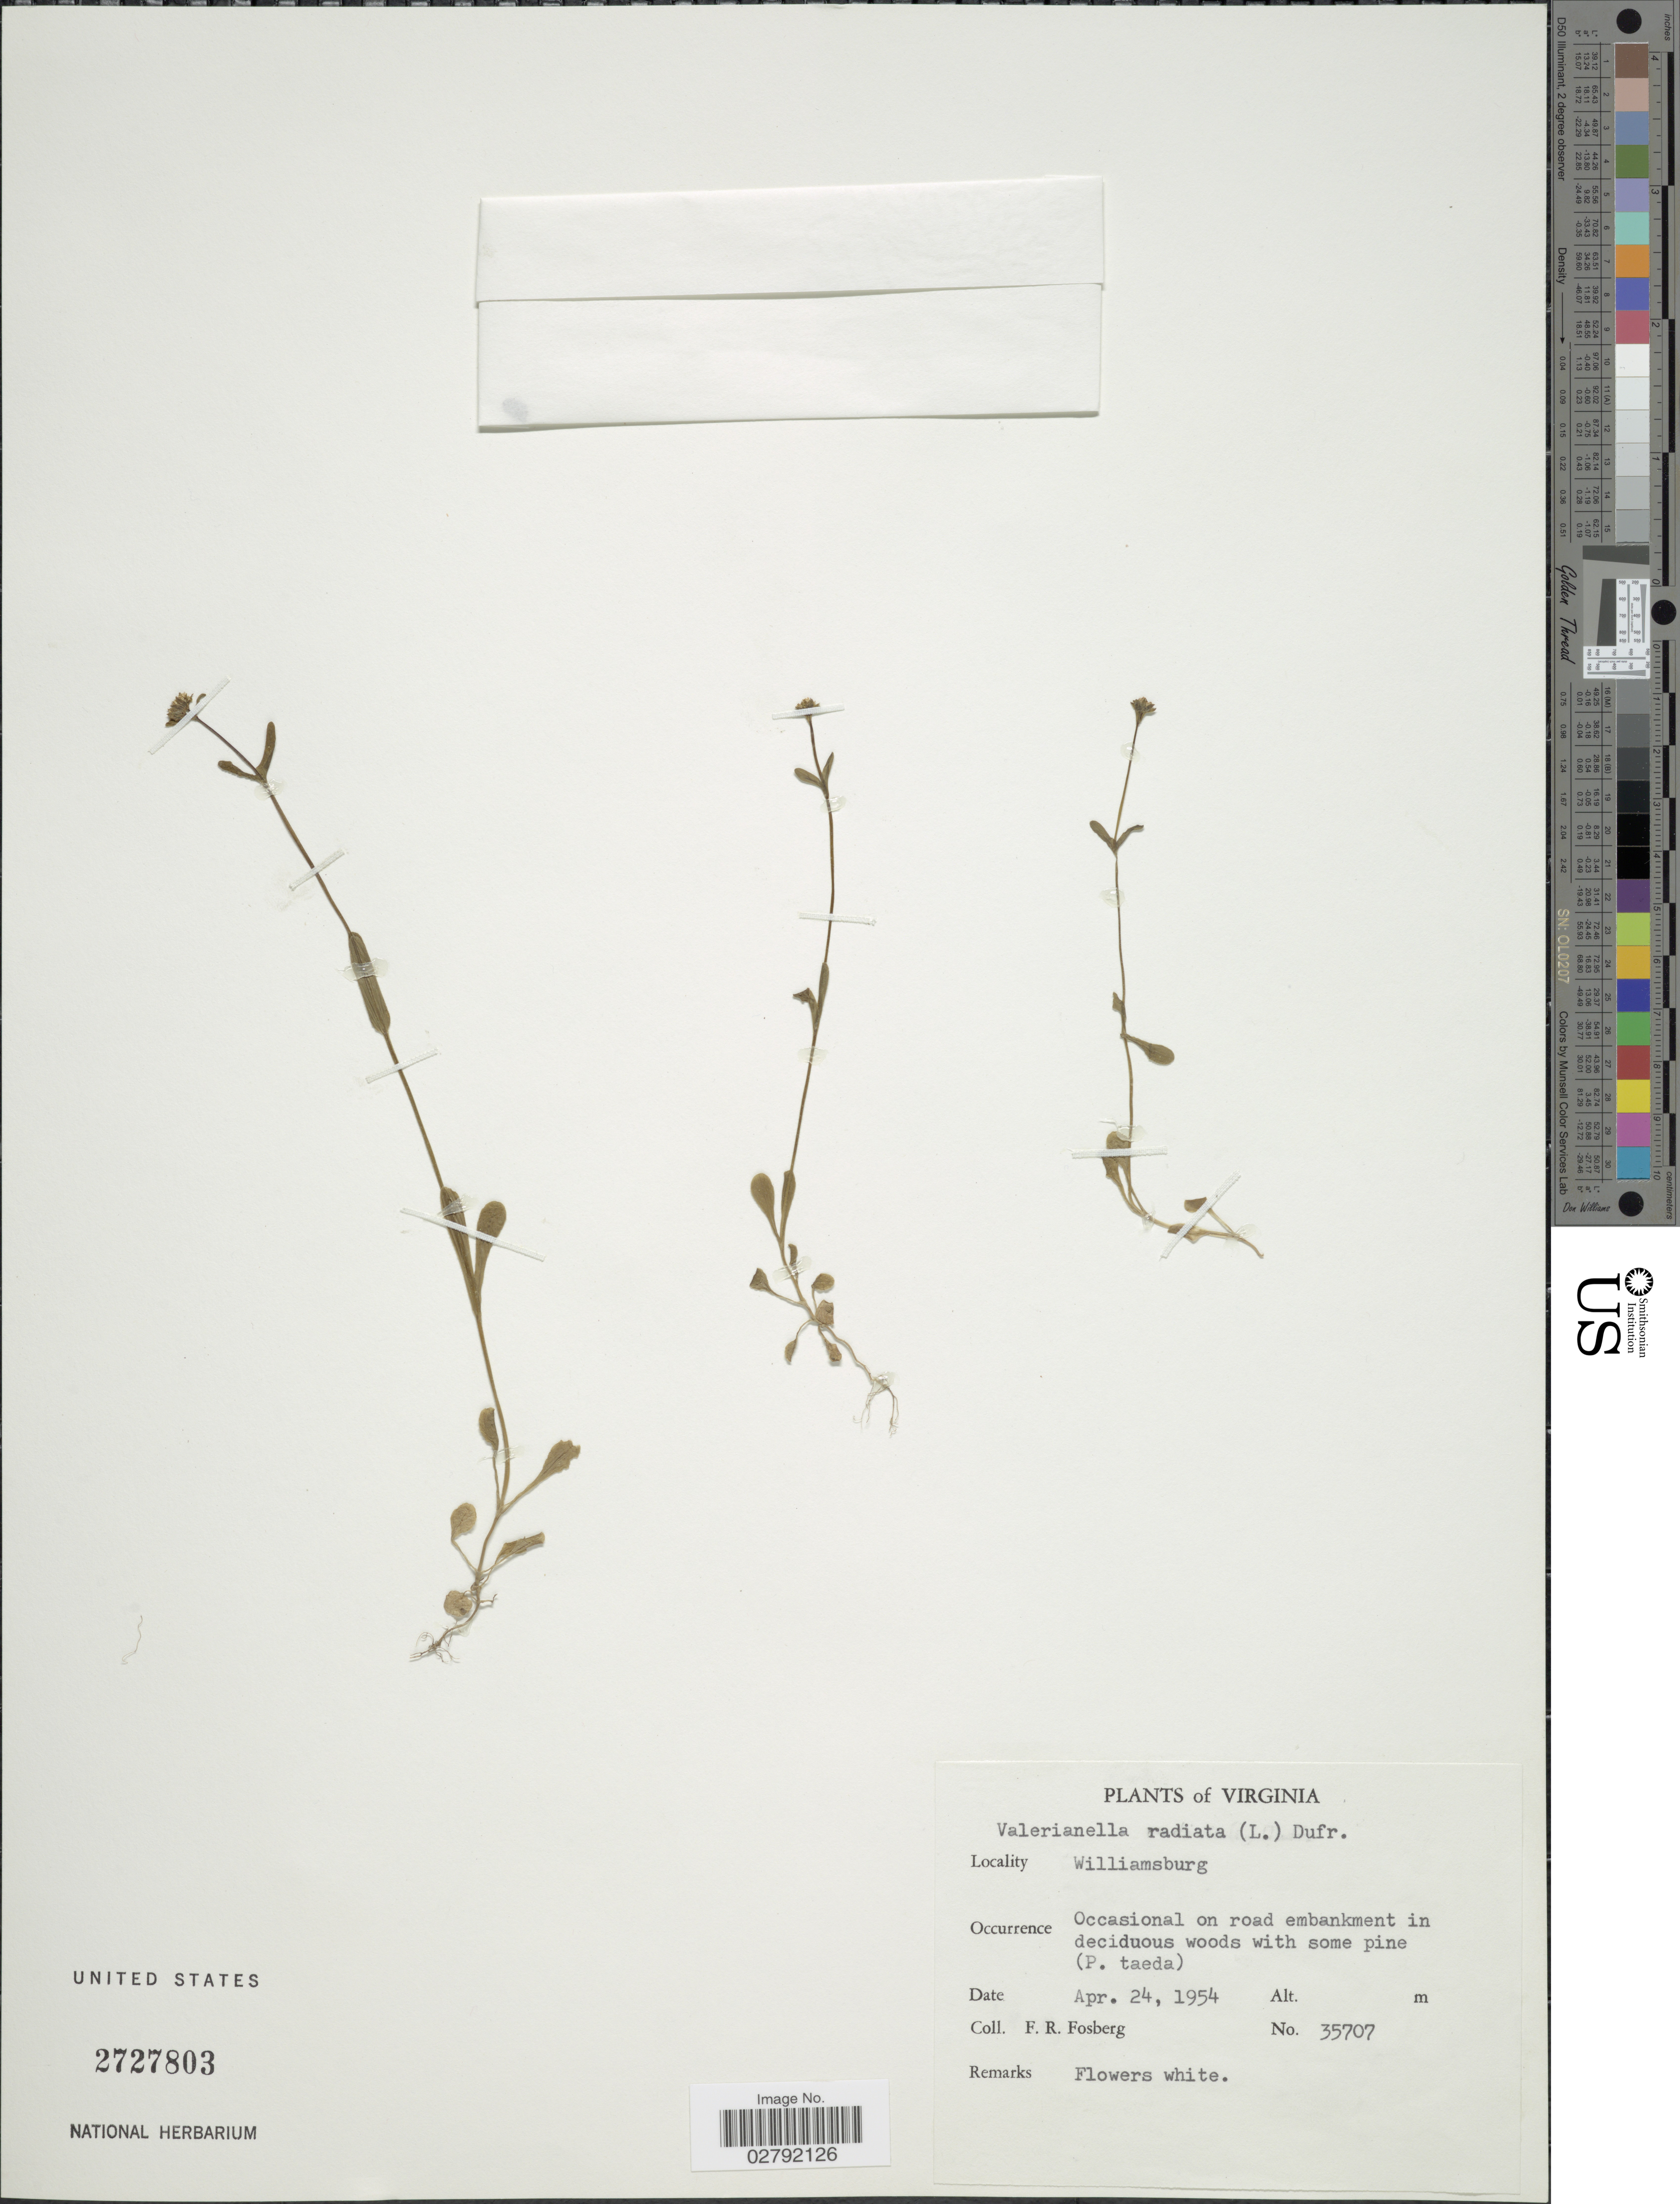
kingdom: Plantae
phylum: Tracheophyta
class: Magnoliopsida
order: Dipsacales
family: Caprifoliaceae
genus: Valerianella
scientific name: Valerianella radiata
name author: (L.) Dufr.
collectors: F. R. Fosberg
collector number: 35707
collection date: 1954-04-24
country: United States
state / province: Virginia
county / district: City of Williamsburg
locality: Williamsburg.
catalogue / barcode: US 2727803